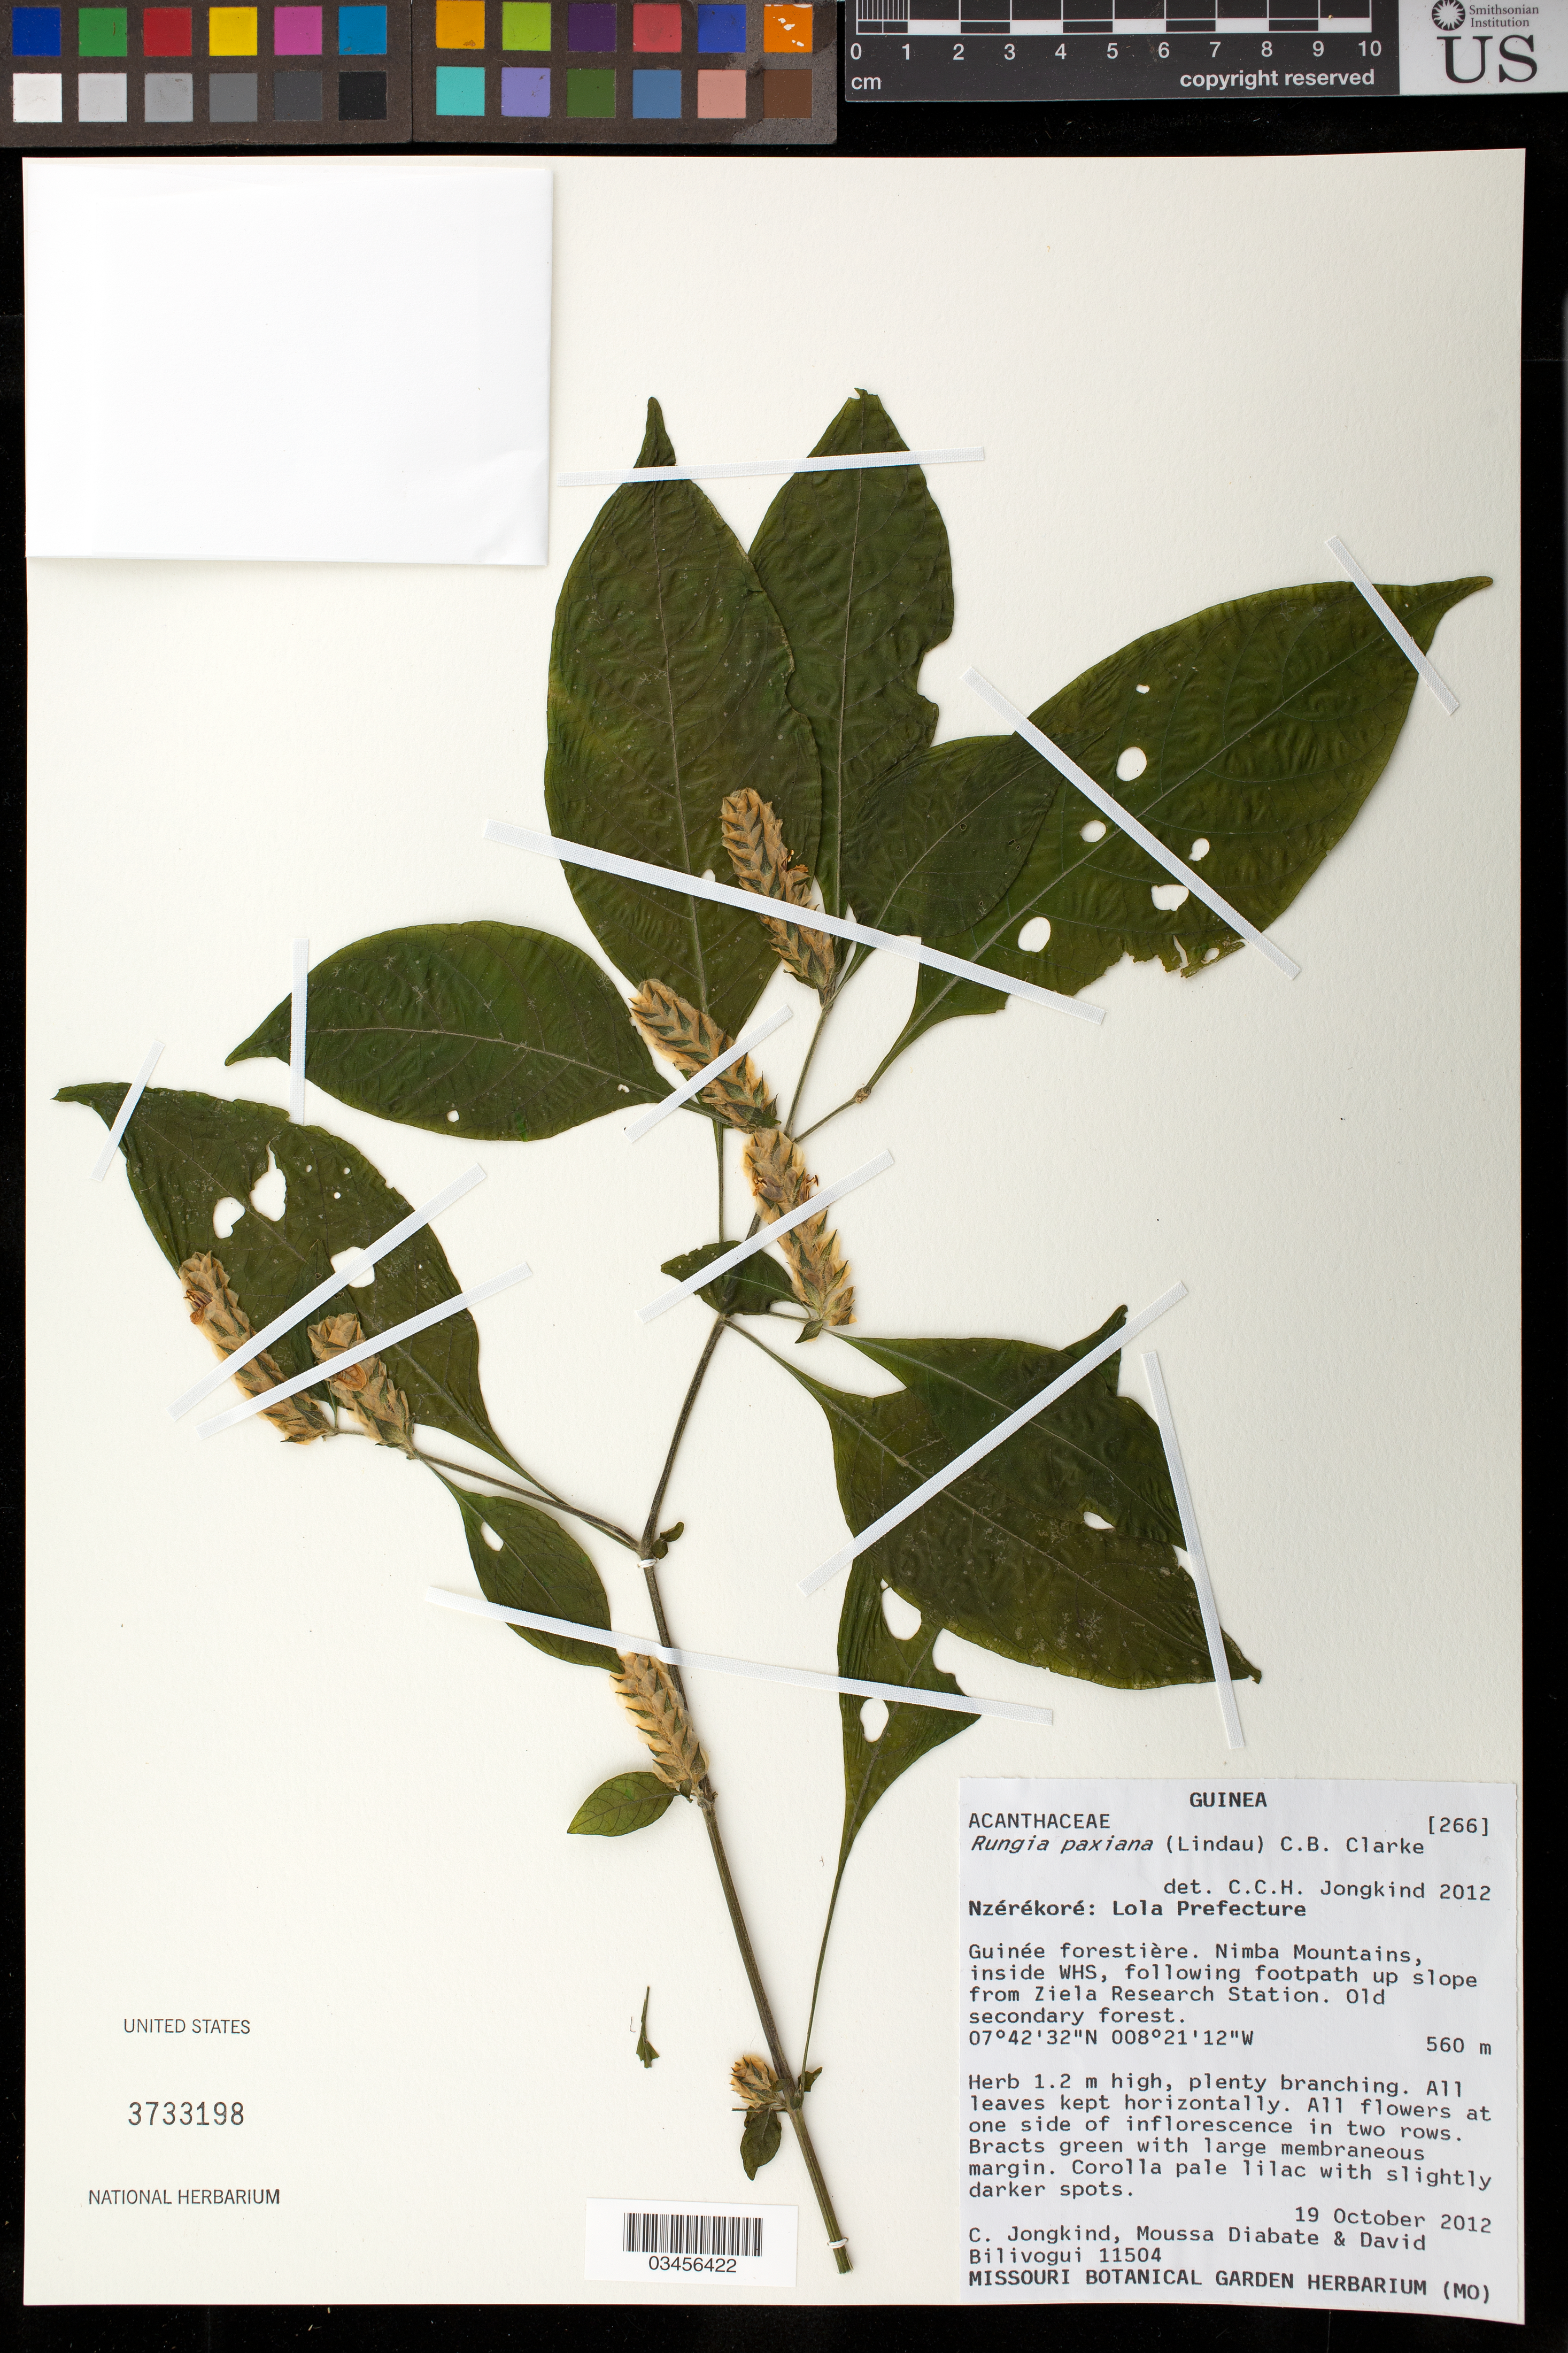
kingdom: Plantae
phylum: Tracheophyta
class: Magnoliopsida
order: Lamiales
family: Acanthaceae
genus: Rungia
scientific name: Rungia paxiana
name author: (Lindau) C.B. Clarke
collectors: C. C. Jongkind, M. Diabate & D. Bilivogui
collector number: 11504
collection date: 2012-10-19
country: Guinea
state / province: Nzérékoré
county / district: Lola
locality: Guinée forestiere. Nimba Mountains, inside the WHS, following footpath up slope from Ziela Research Station.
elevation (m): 560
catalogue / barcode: US 3733198